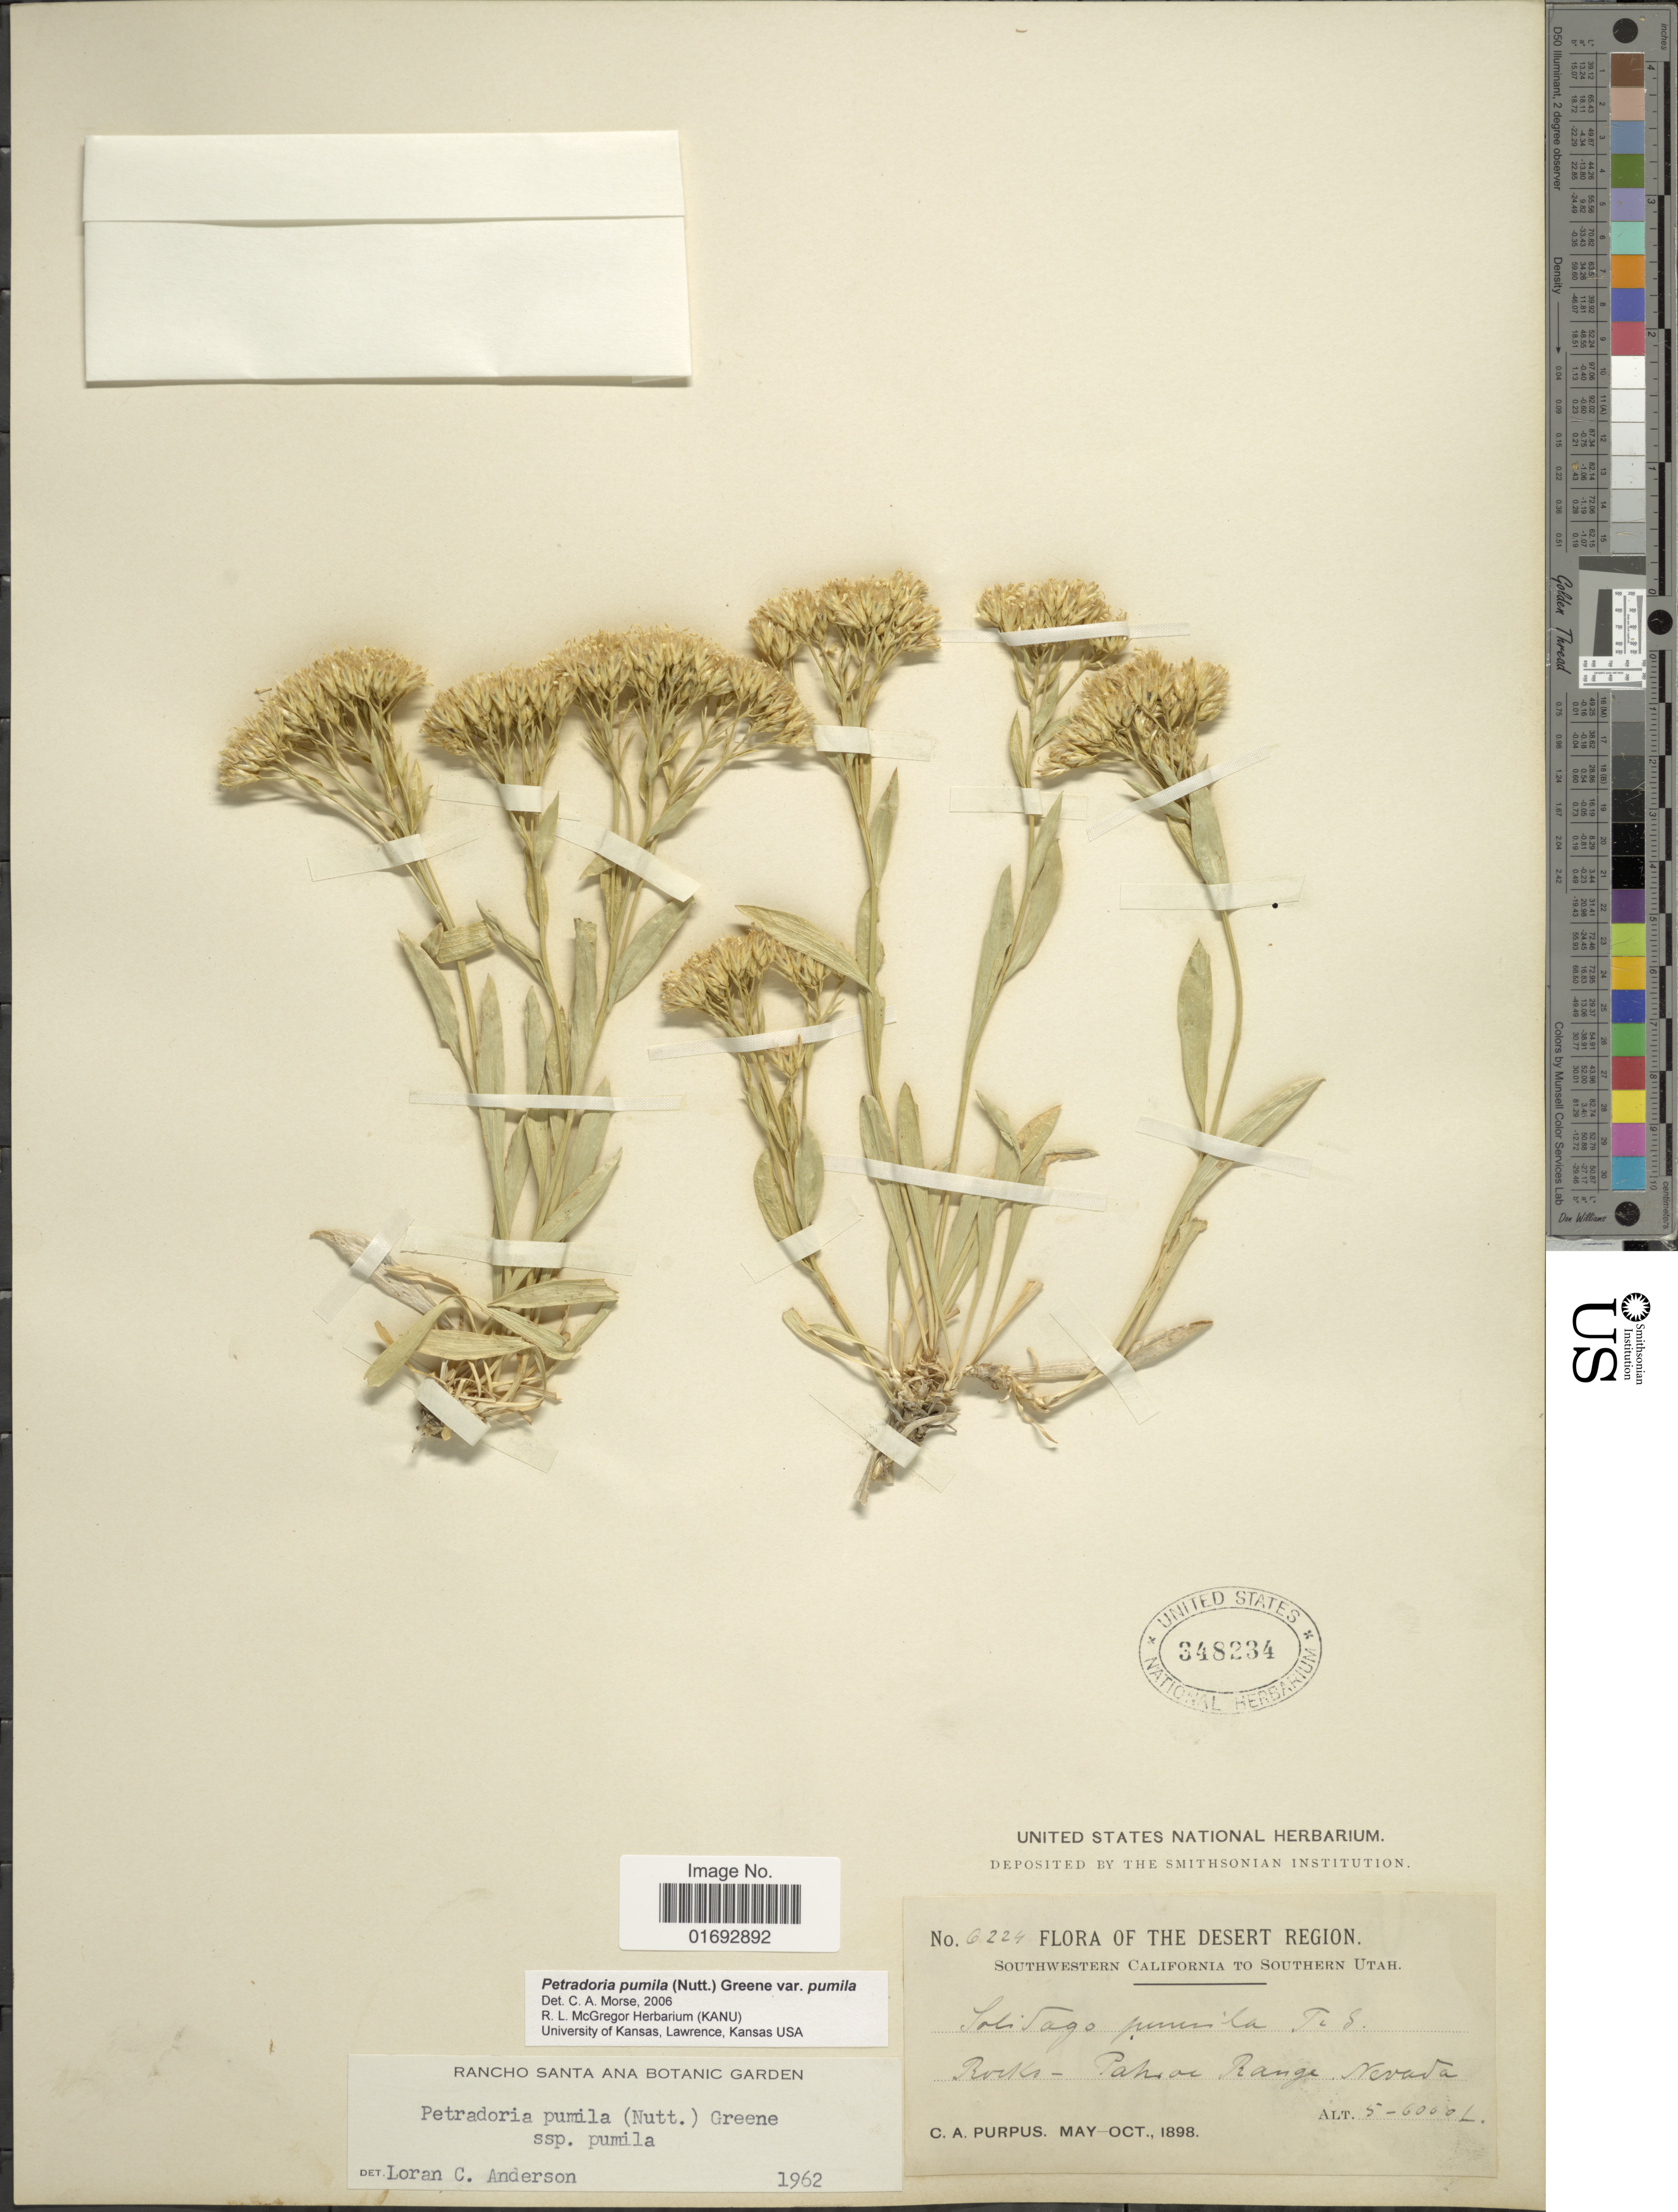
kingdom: Plantae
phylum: Tracheophyta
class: Magnoliopsida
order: Asterales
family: Asteraceae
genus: Petradoria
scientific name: Petradoria pumila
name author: (Nutt.) Greene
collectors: C. A. Purpus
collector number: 6224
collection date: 1898-05/1898-10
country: United States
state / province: Nevada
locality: Desert Region, Rocks, Pahoe Range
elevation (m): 1524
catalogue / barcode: US 38234